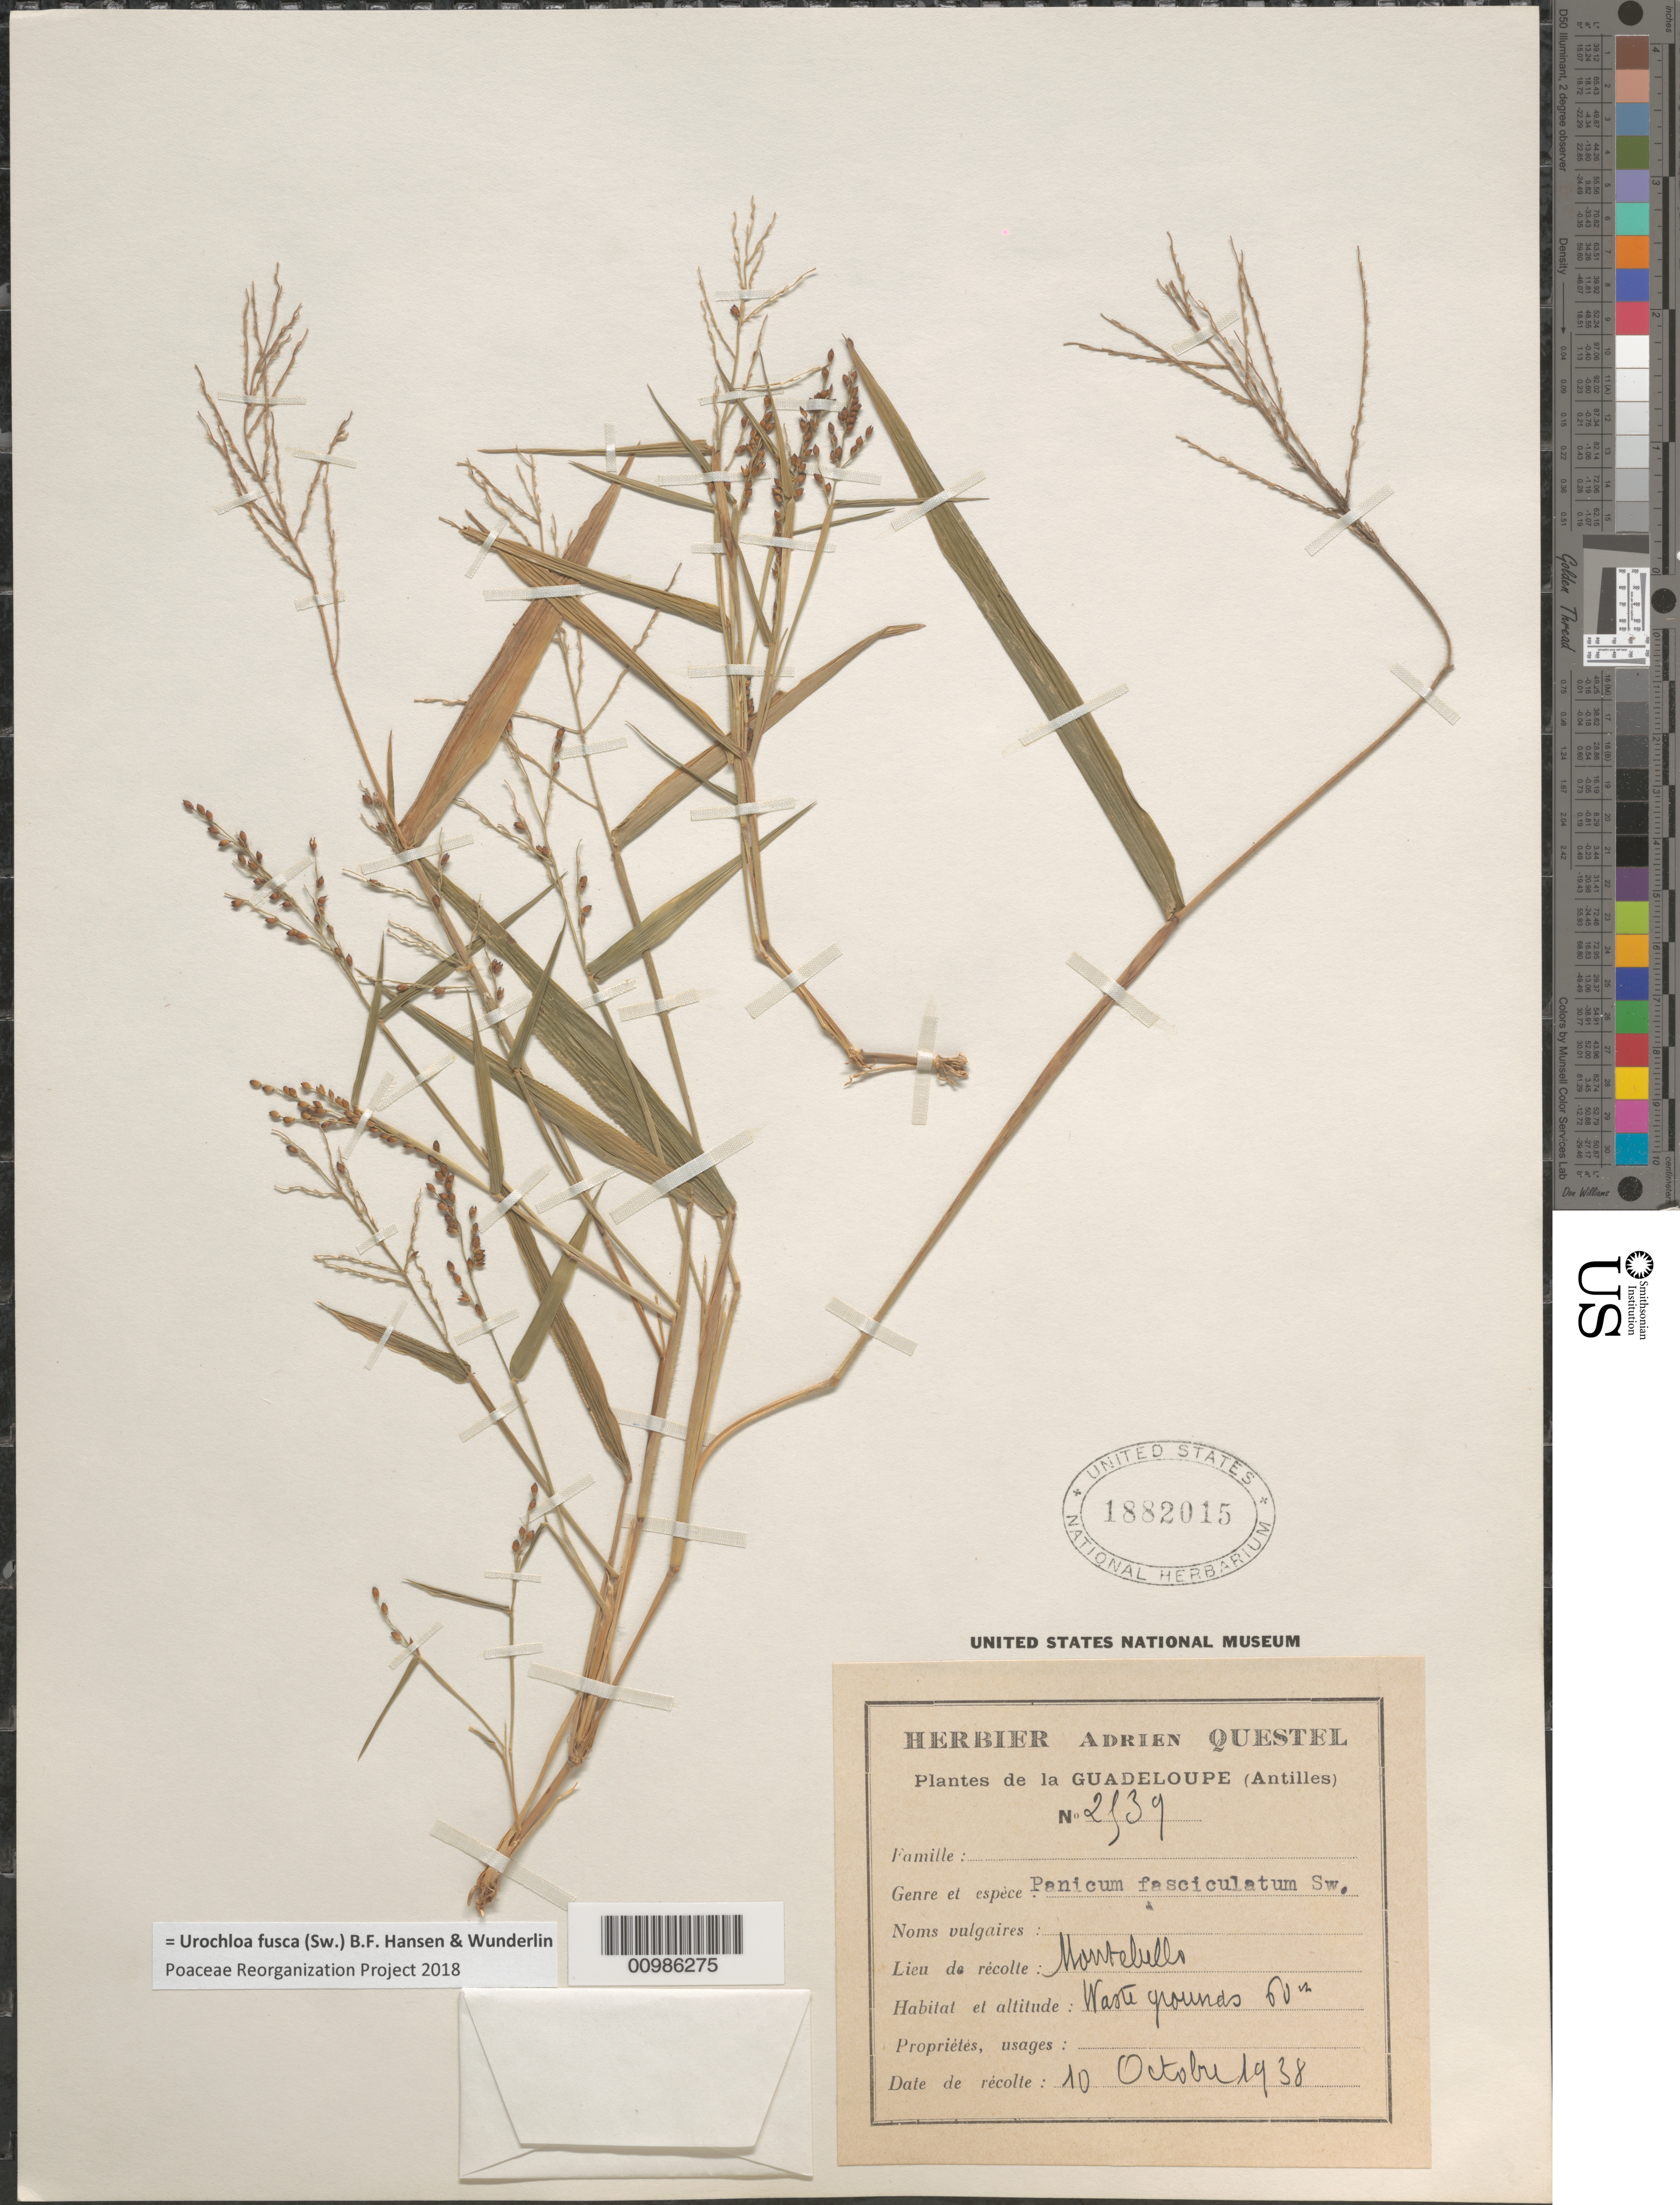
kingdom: Plantae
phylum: Tracheophyta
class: Liliopsida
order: Poales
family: Poaceae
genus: Brachiaria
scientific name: Brachiaria fasciculata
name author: (Sw.) Parodi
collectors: A. Questel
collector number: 2839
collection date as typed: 10 Oct 1938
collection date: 1938-10-10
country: Guadeloupe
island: Basse Terre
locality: Montebello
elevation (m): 60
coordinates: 0 N, 0 E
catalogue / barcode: US 1882015